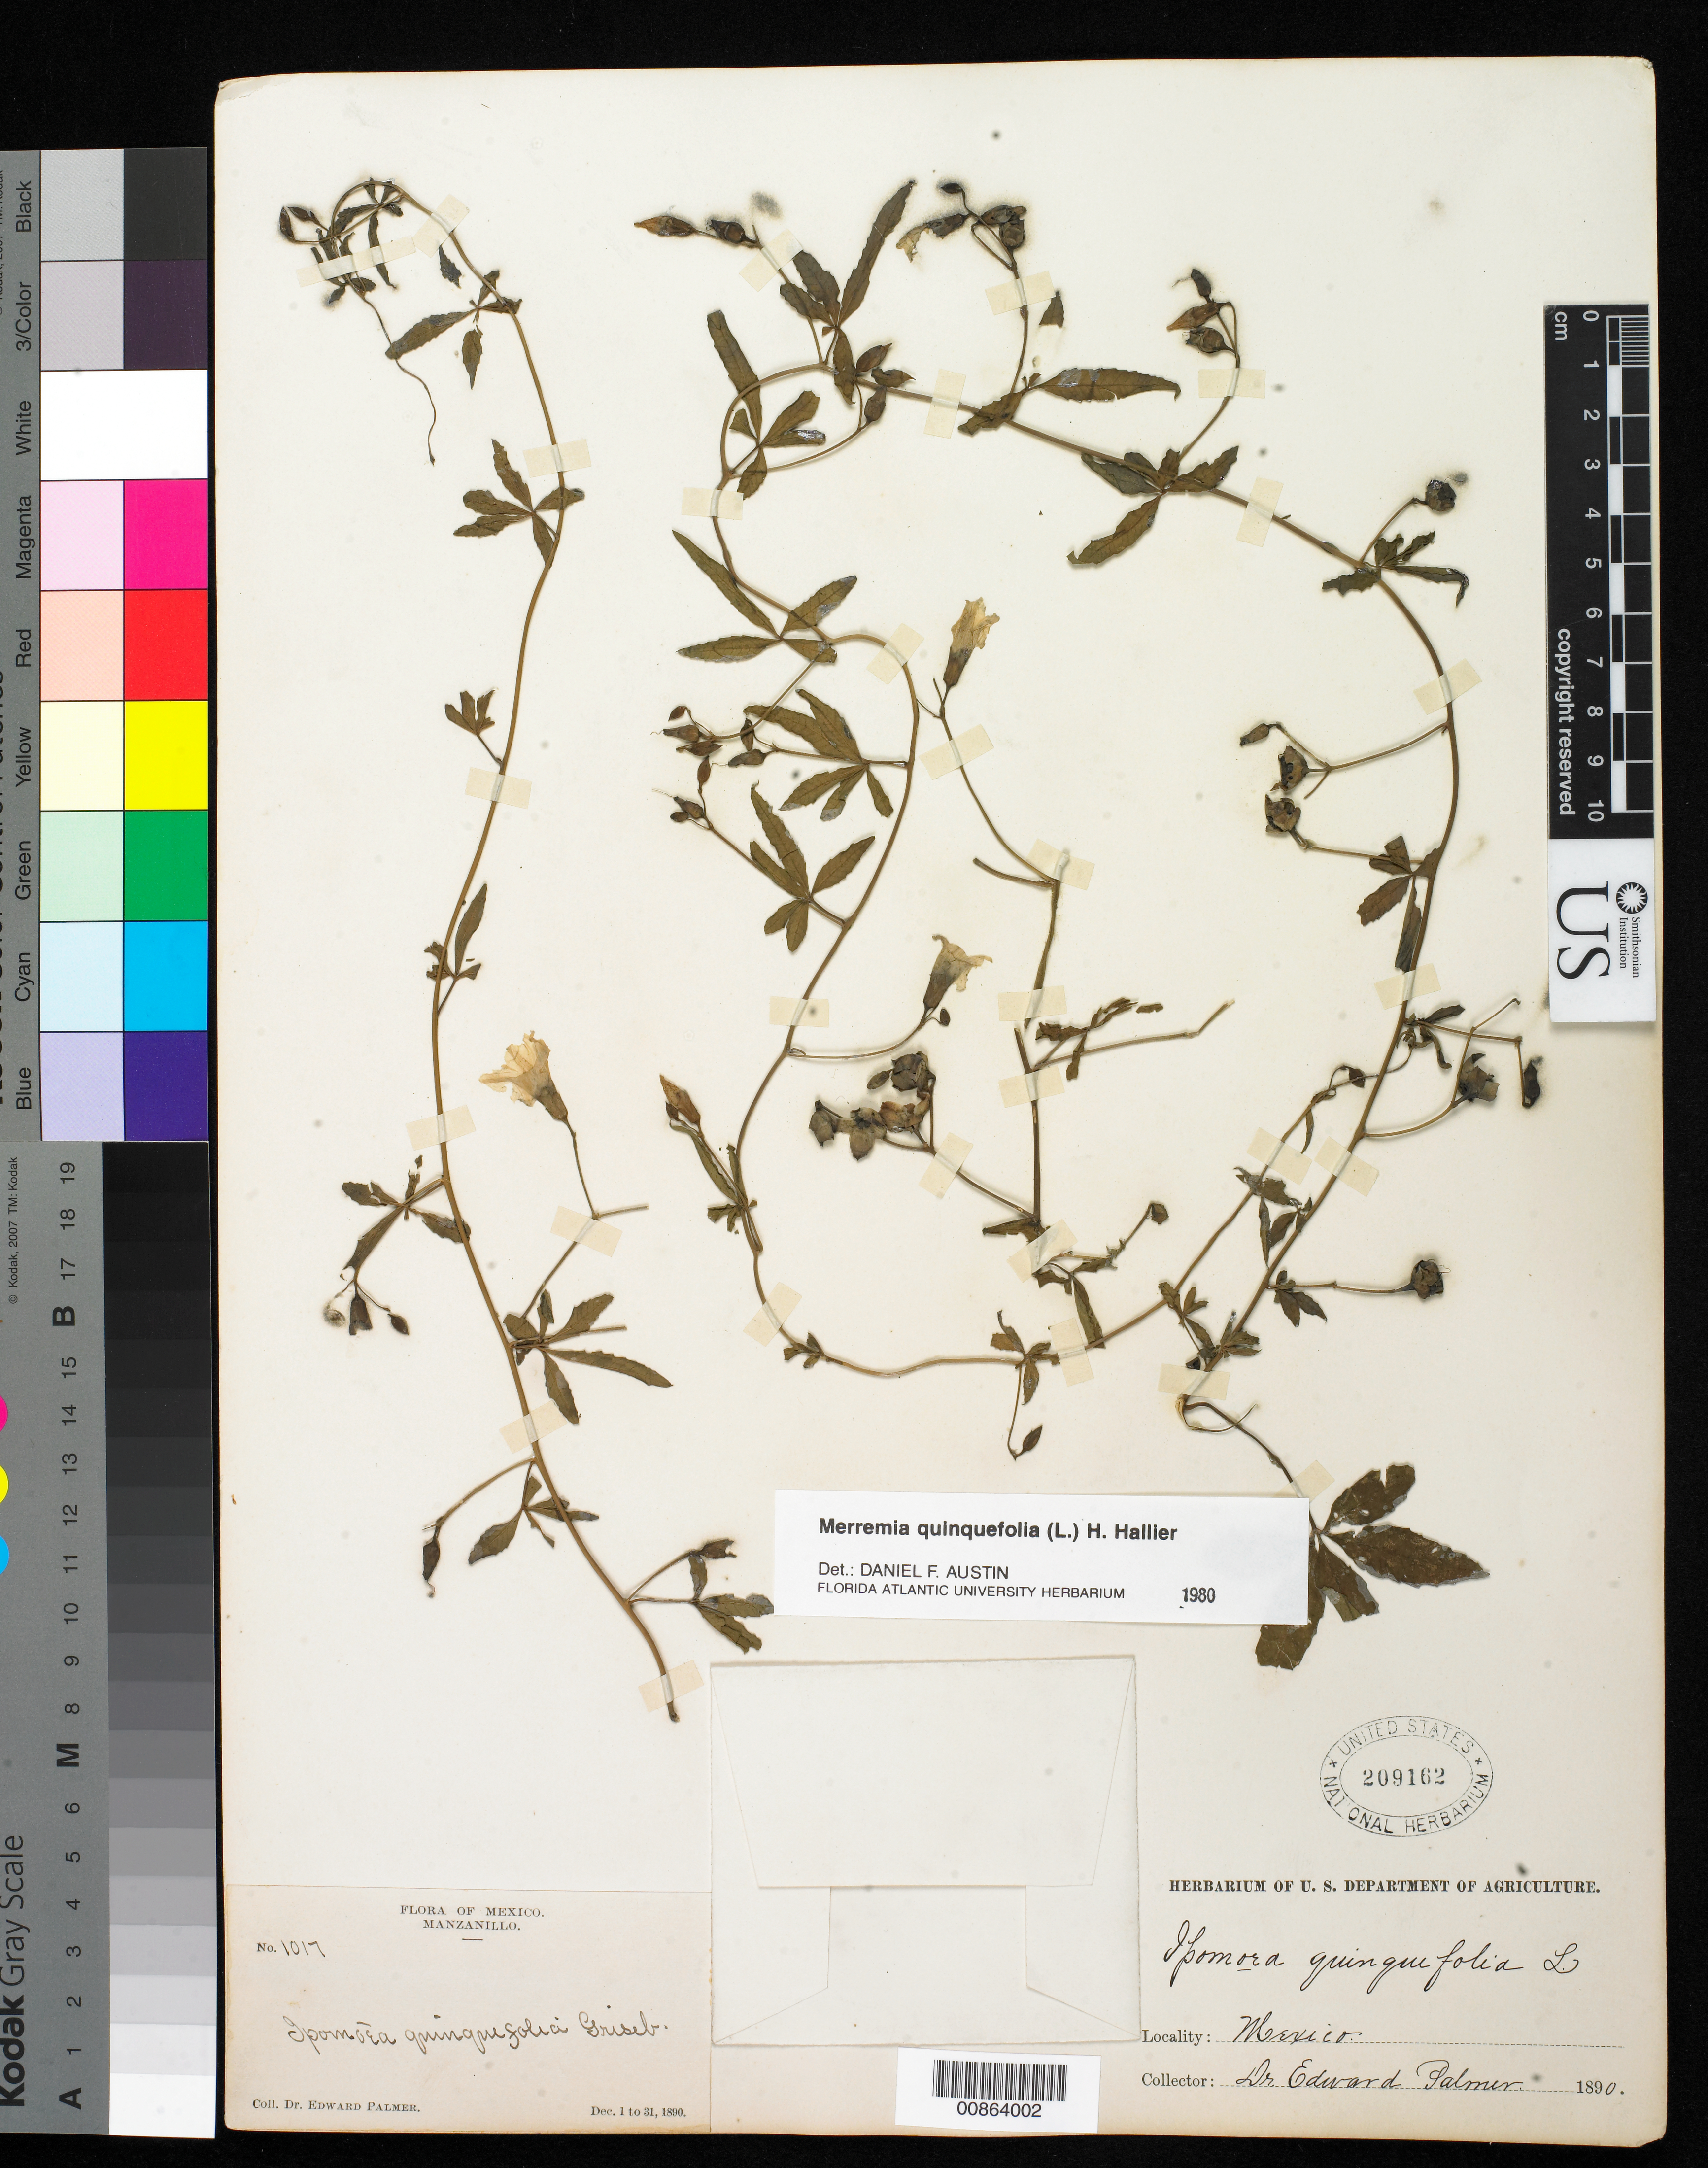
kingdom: Plantae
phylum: Tracheophyta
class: Magnoliopsida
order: Solanales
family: Convolvulaceae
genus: Distimake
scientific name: Distimake quinquefolius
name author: (L.) A. R. Simões & Staples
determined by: Strong, Mark T., (BOT), Smithsonian Institution - National Museum of Natural History (UNITED STATES)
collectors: E. Palmer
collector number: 1017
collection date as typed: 01 Dec 1890 to 31 Dec 1890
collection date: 1890-12-01/1890-12-31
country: Mexico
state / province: Colima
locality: Manzanillo, Colima.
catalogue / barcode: US 209162